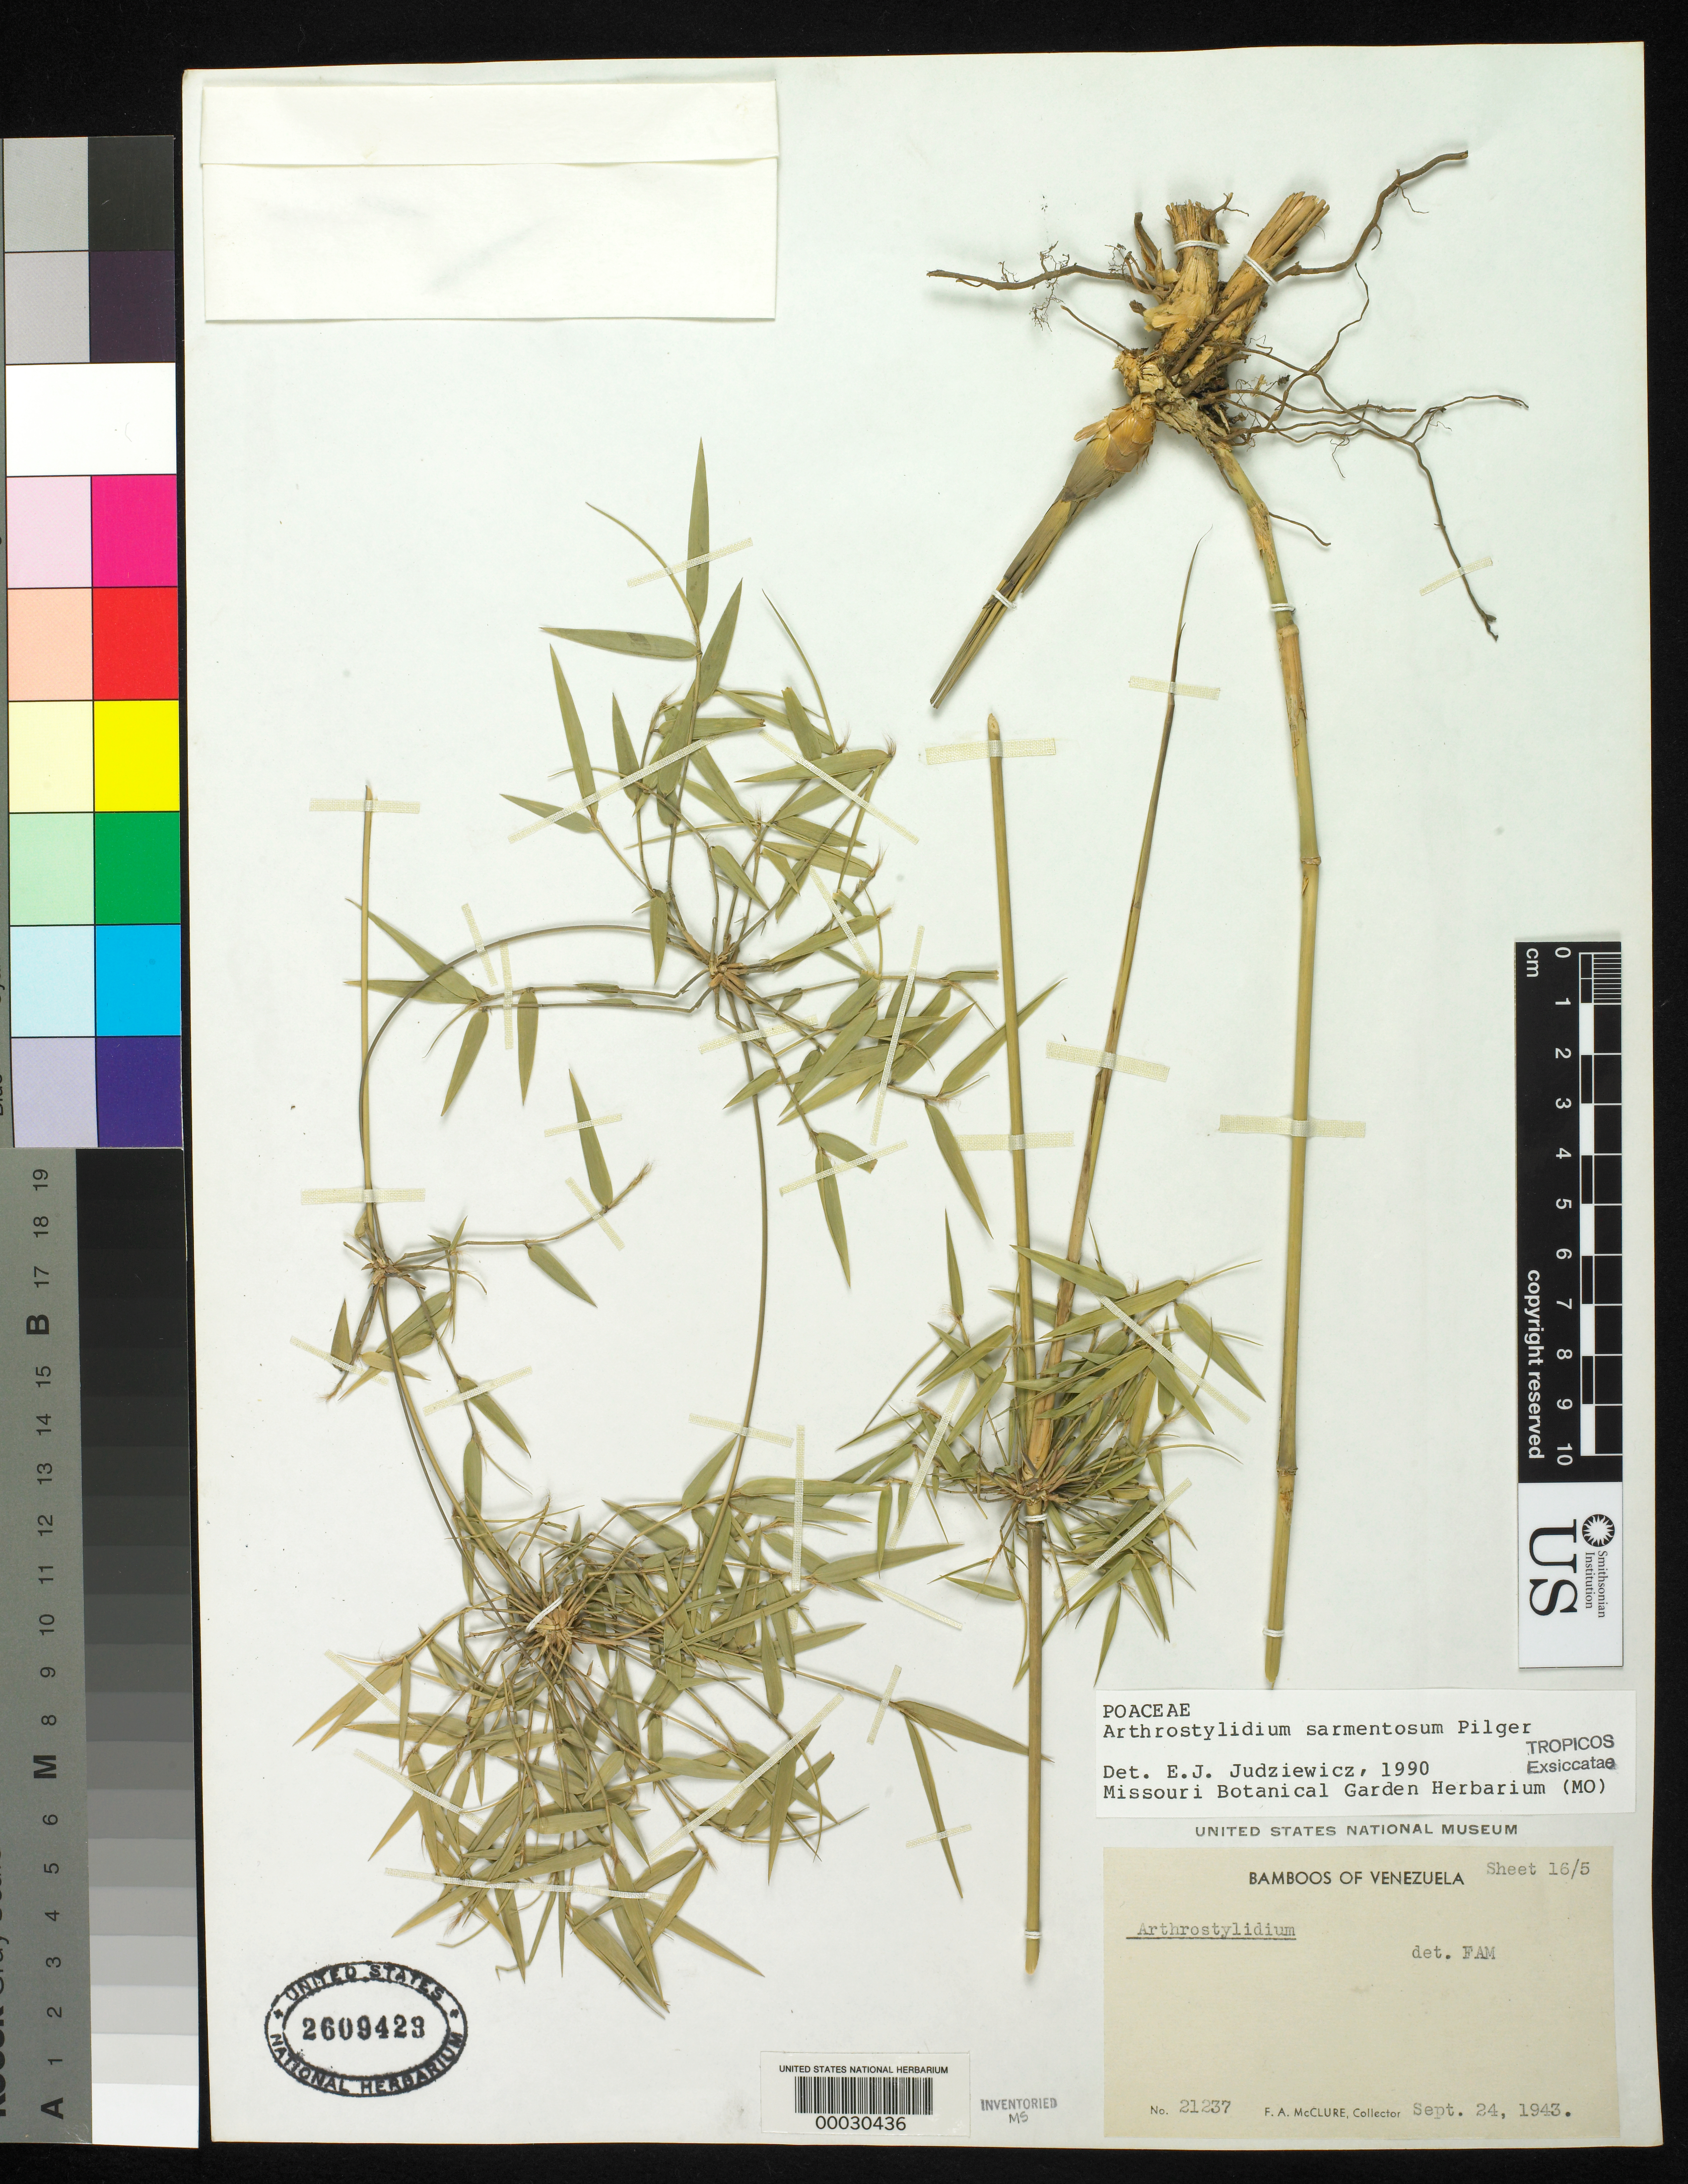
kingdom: Plantae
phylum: Tracheophyta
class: Liliopsida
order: Poales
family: Poaceae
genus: Arthrostylidium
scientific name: Arthrostylidium sarmentosum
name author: Pilg. in Urb.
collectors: F. A. McClure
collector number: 21237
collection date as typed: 24 Sep 1943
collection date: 1943-09-24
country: Venezuela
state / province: Distrito Federal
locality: El junquito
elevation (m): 1800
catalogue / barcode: US 2609423